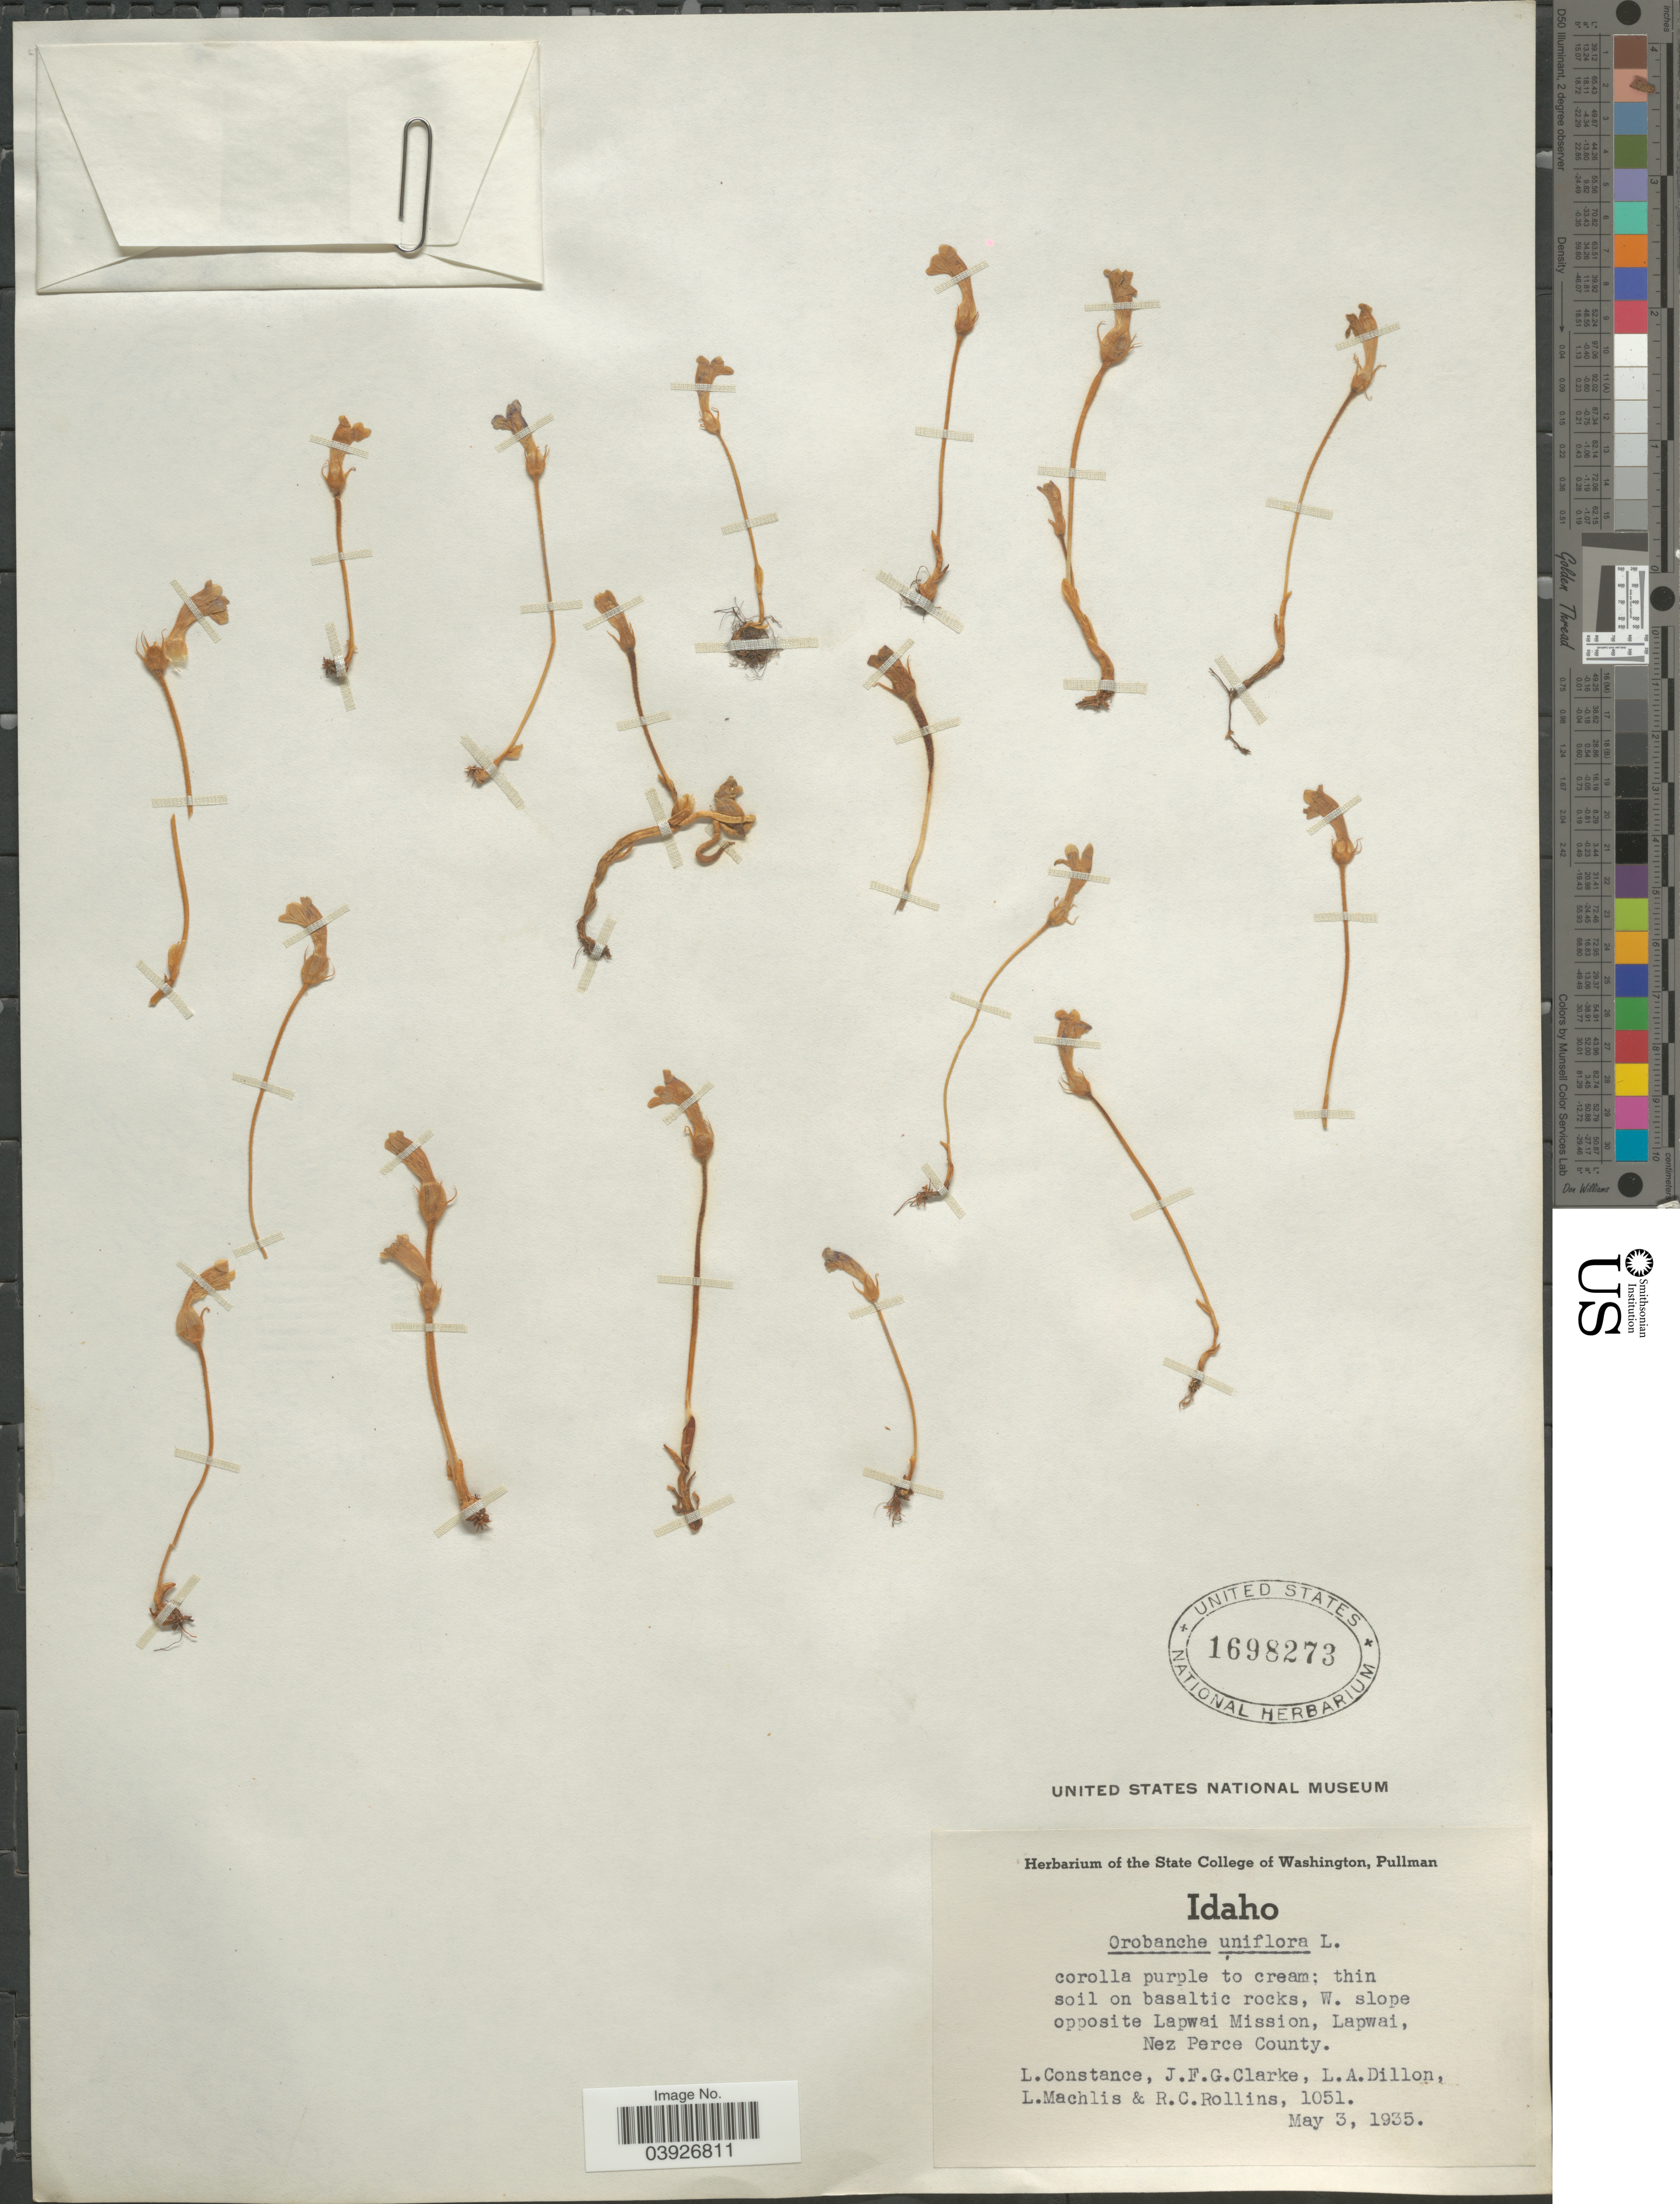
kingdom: Plantae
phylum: Tracheophyta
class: Magnoliopsida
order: Lamiales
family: Orobanchaceae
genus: Aphyllon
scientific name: Aphyllon uniflorum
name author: A. Gray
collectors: L. Constance, J. F. Clarke, L. Dillon, L. Machlis & R. C. Rollins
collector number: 1051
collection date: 1935-05-03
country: United States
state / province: Idaho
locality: W. slope opposite Lapwai Mission, Lapwai, Nez Perce County.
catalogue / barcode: US 1698273